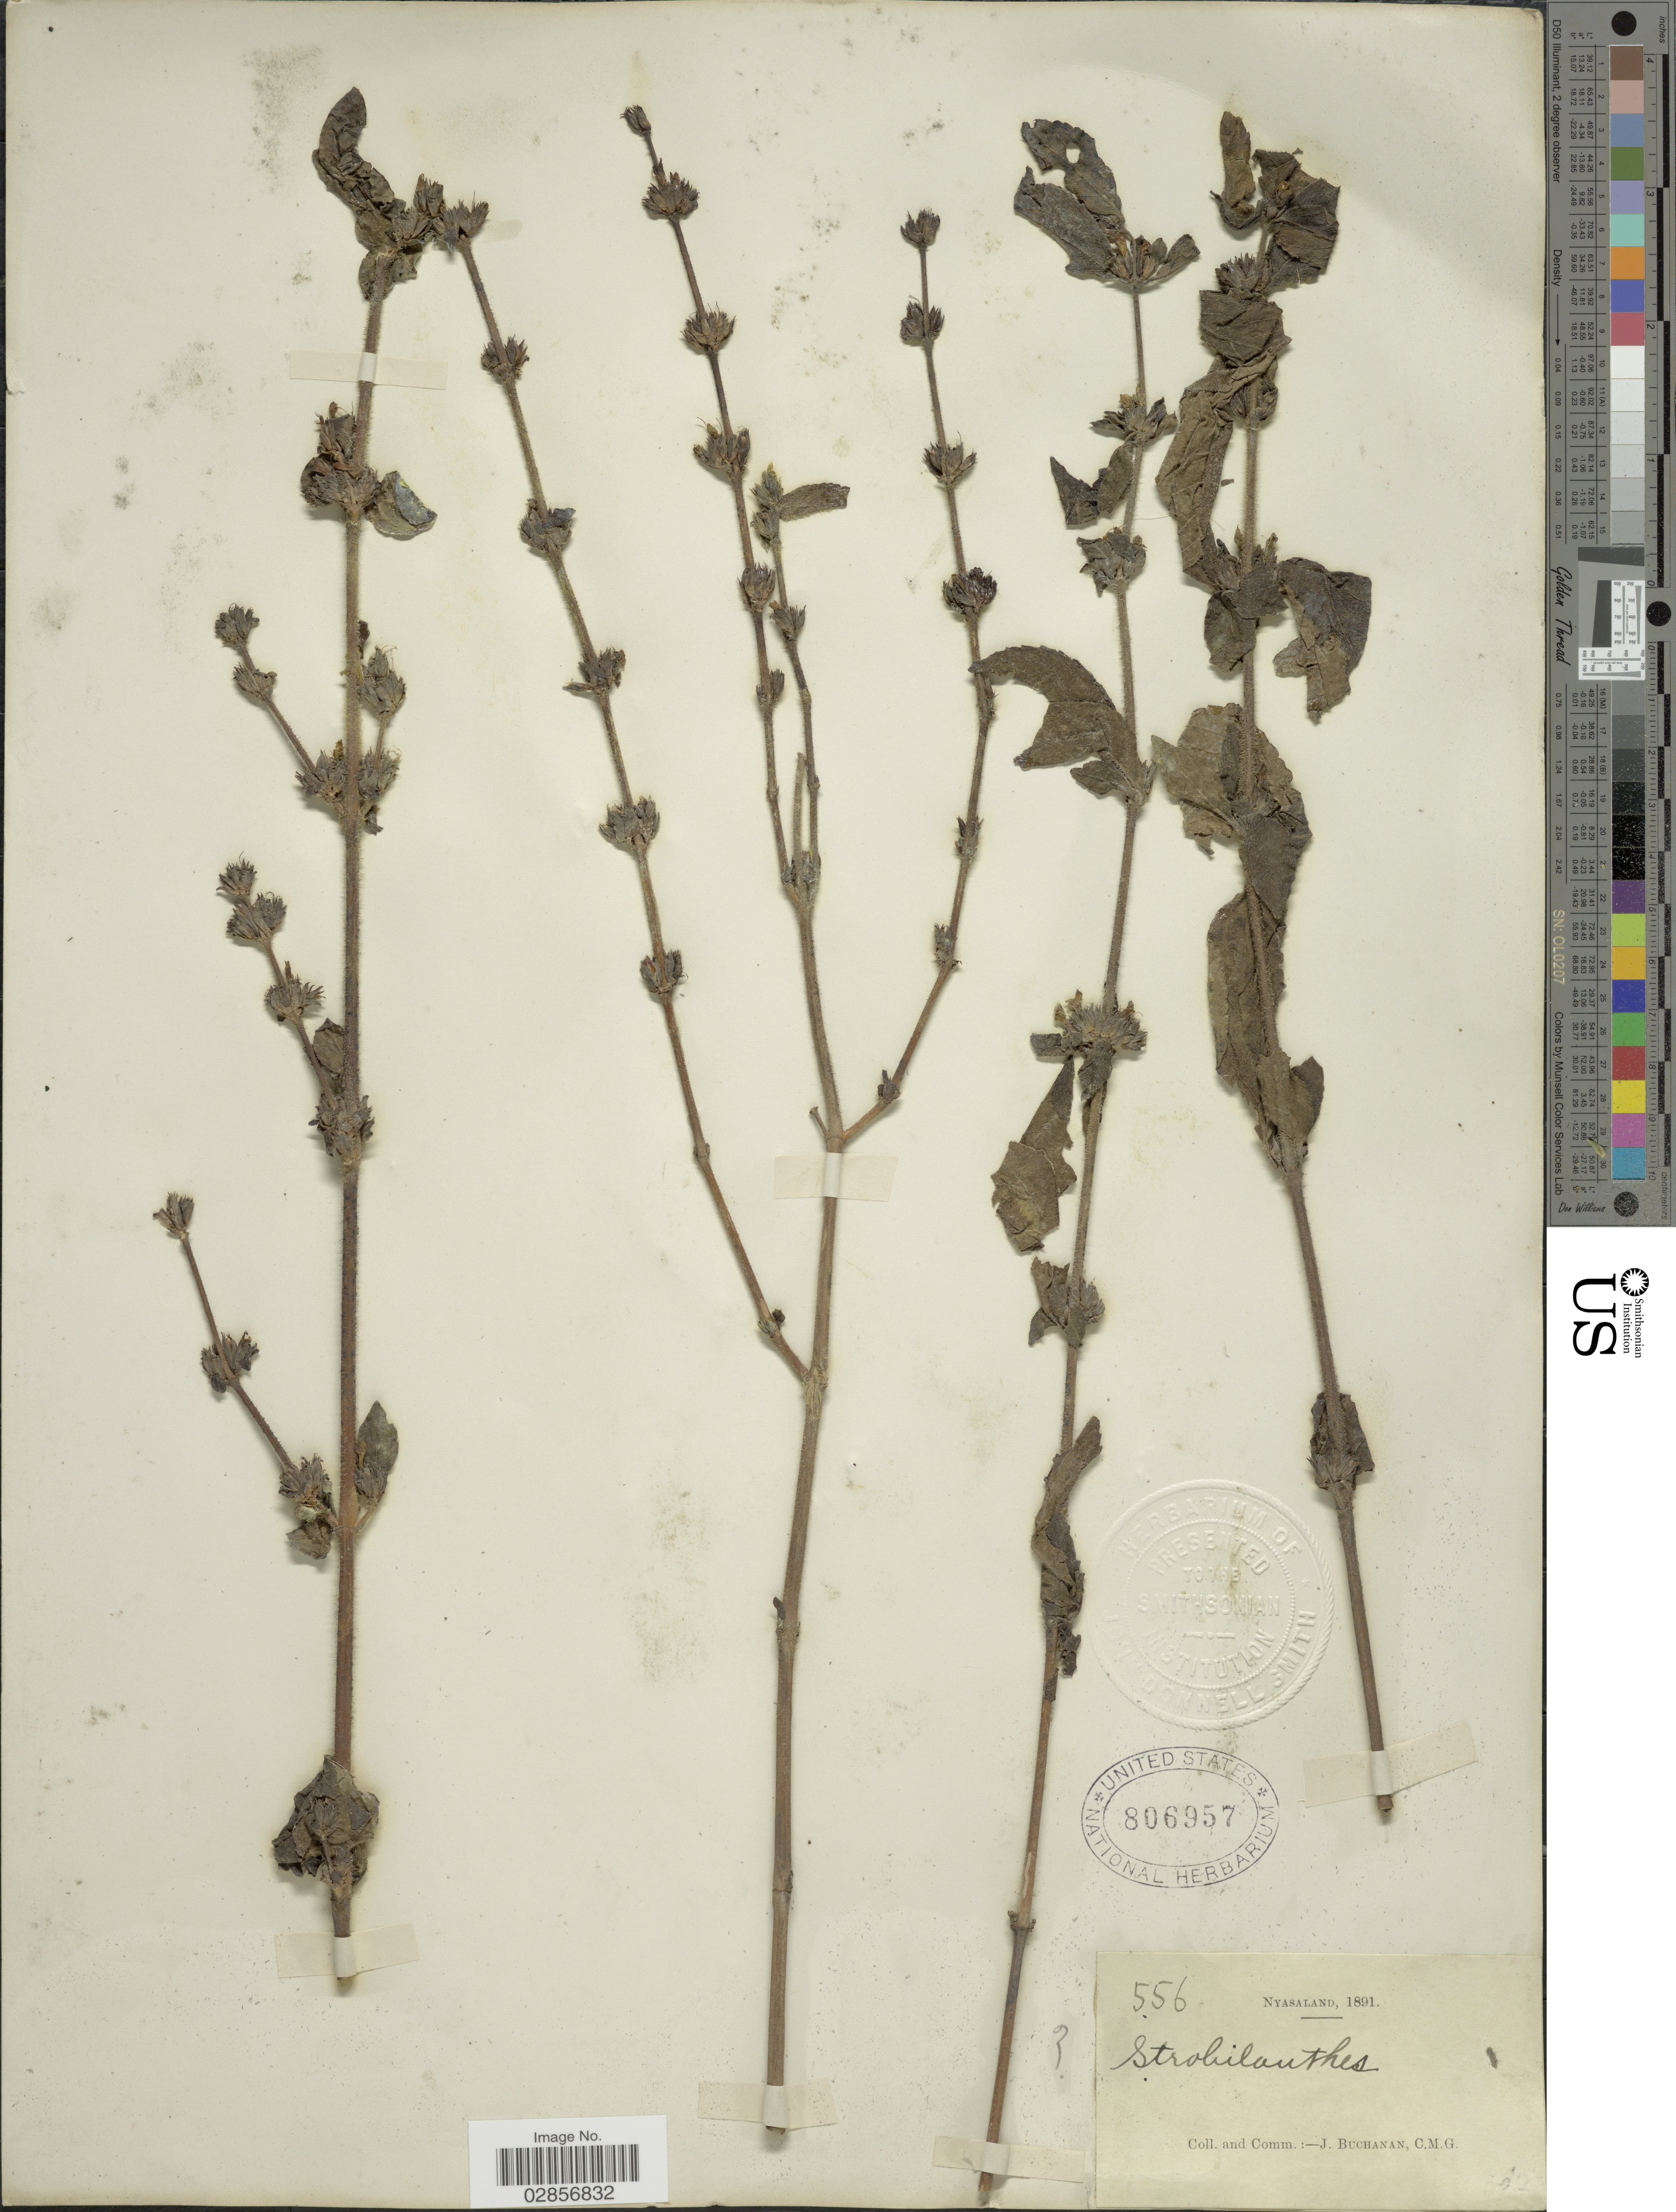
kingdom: Plantae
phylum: Tracheophyta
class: Magnoliopsida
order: Lamiales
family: Acanthaceae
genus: Strobilanthes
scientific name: Strobilanthes sp.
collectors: J. Buchanan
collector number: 556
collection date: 1891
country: Malawi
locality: Nyasaland.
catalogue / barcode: US 806957